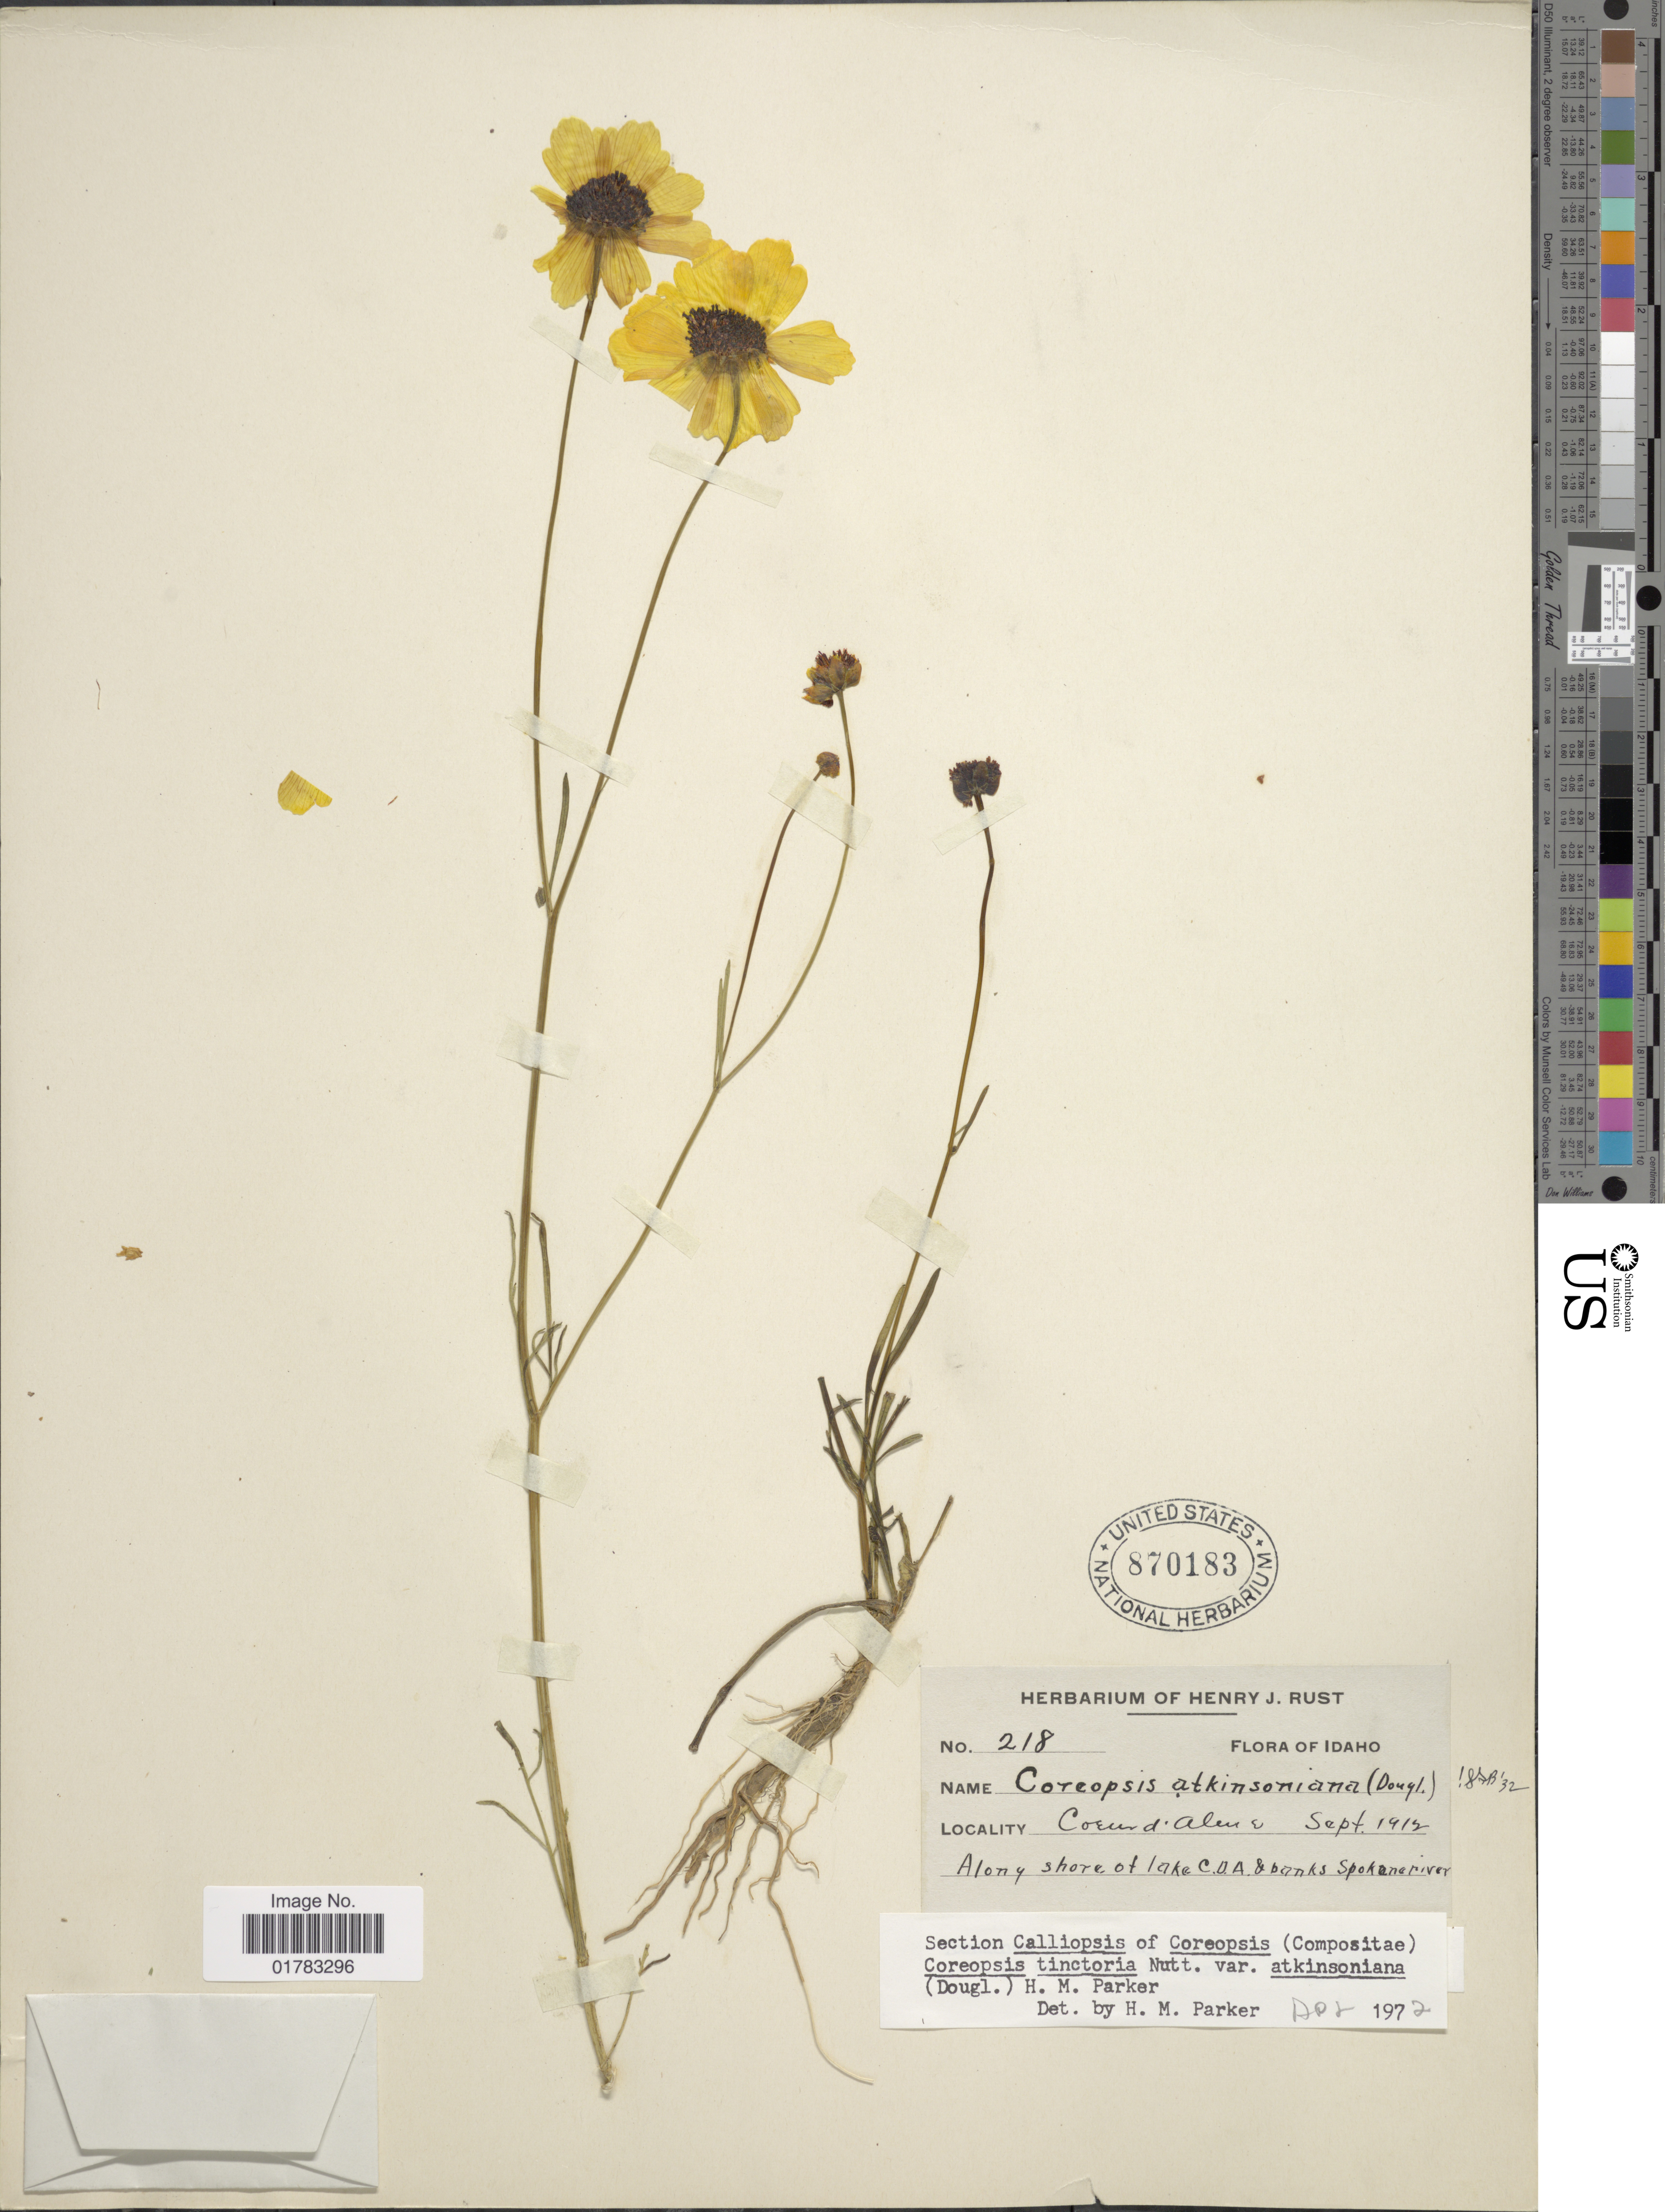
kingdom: Plantae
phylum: Tracheophyta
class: Magnoliopsida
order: Asterales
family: Asteraceae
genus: Coreopsis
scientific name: Coreopsis tinctoria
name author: Nutt.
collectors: ex herb. Henry J. Rust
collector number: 218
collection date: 1912-09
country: United States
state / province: Idaho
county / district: Kootenai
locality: Coeur d' Alene, along shore at Lake C.O.A. & banks Spokane River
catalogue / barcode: US 870183